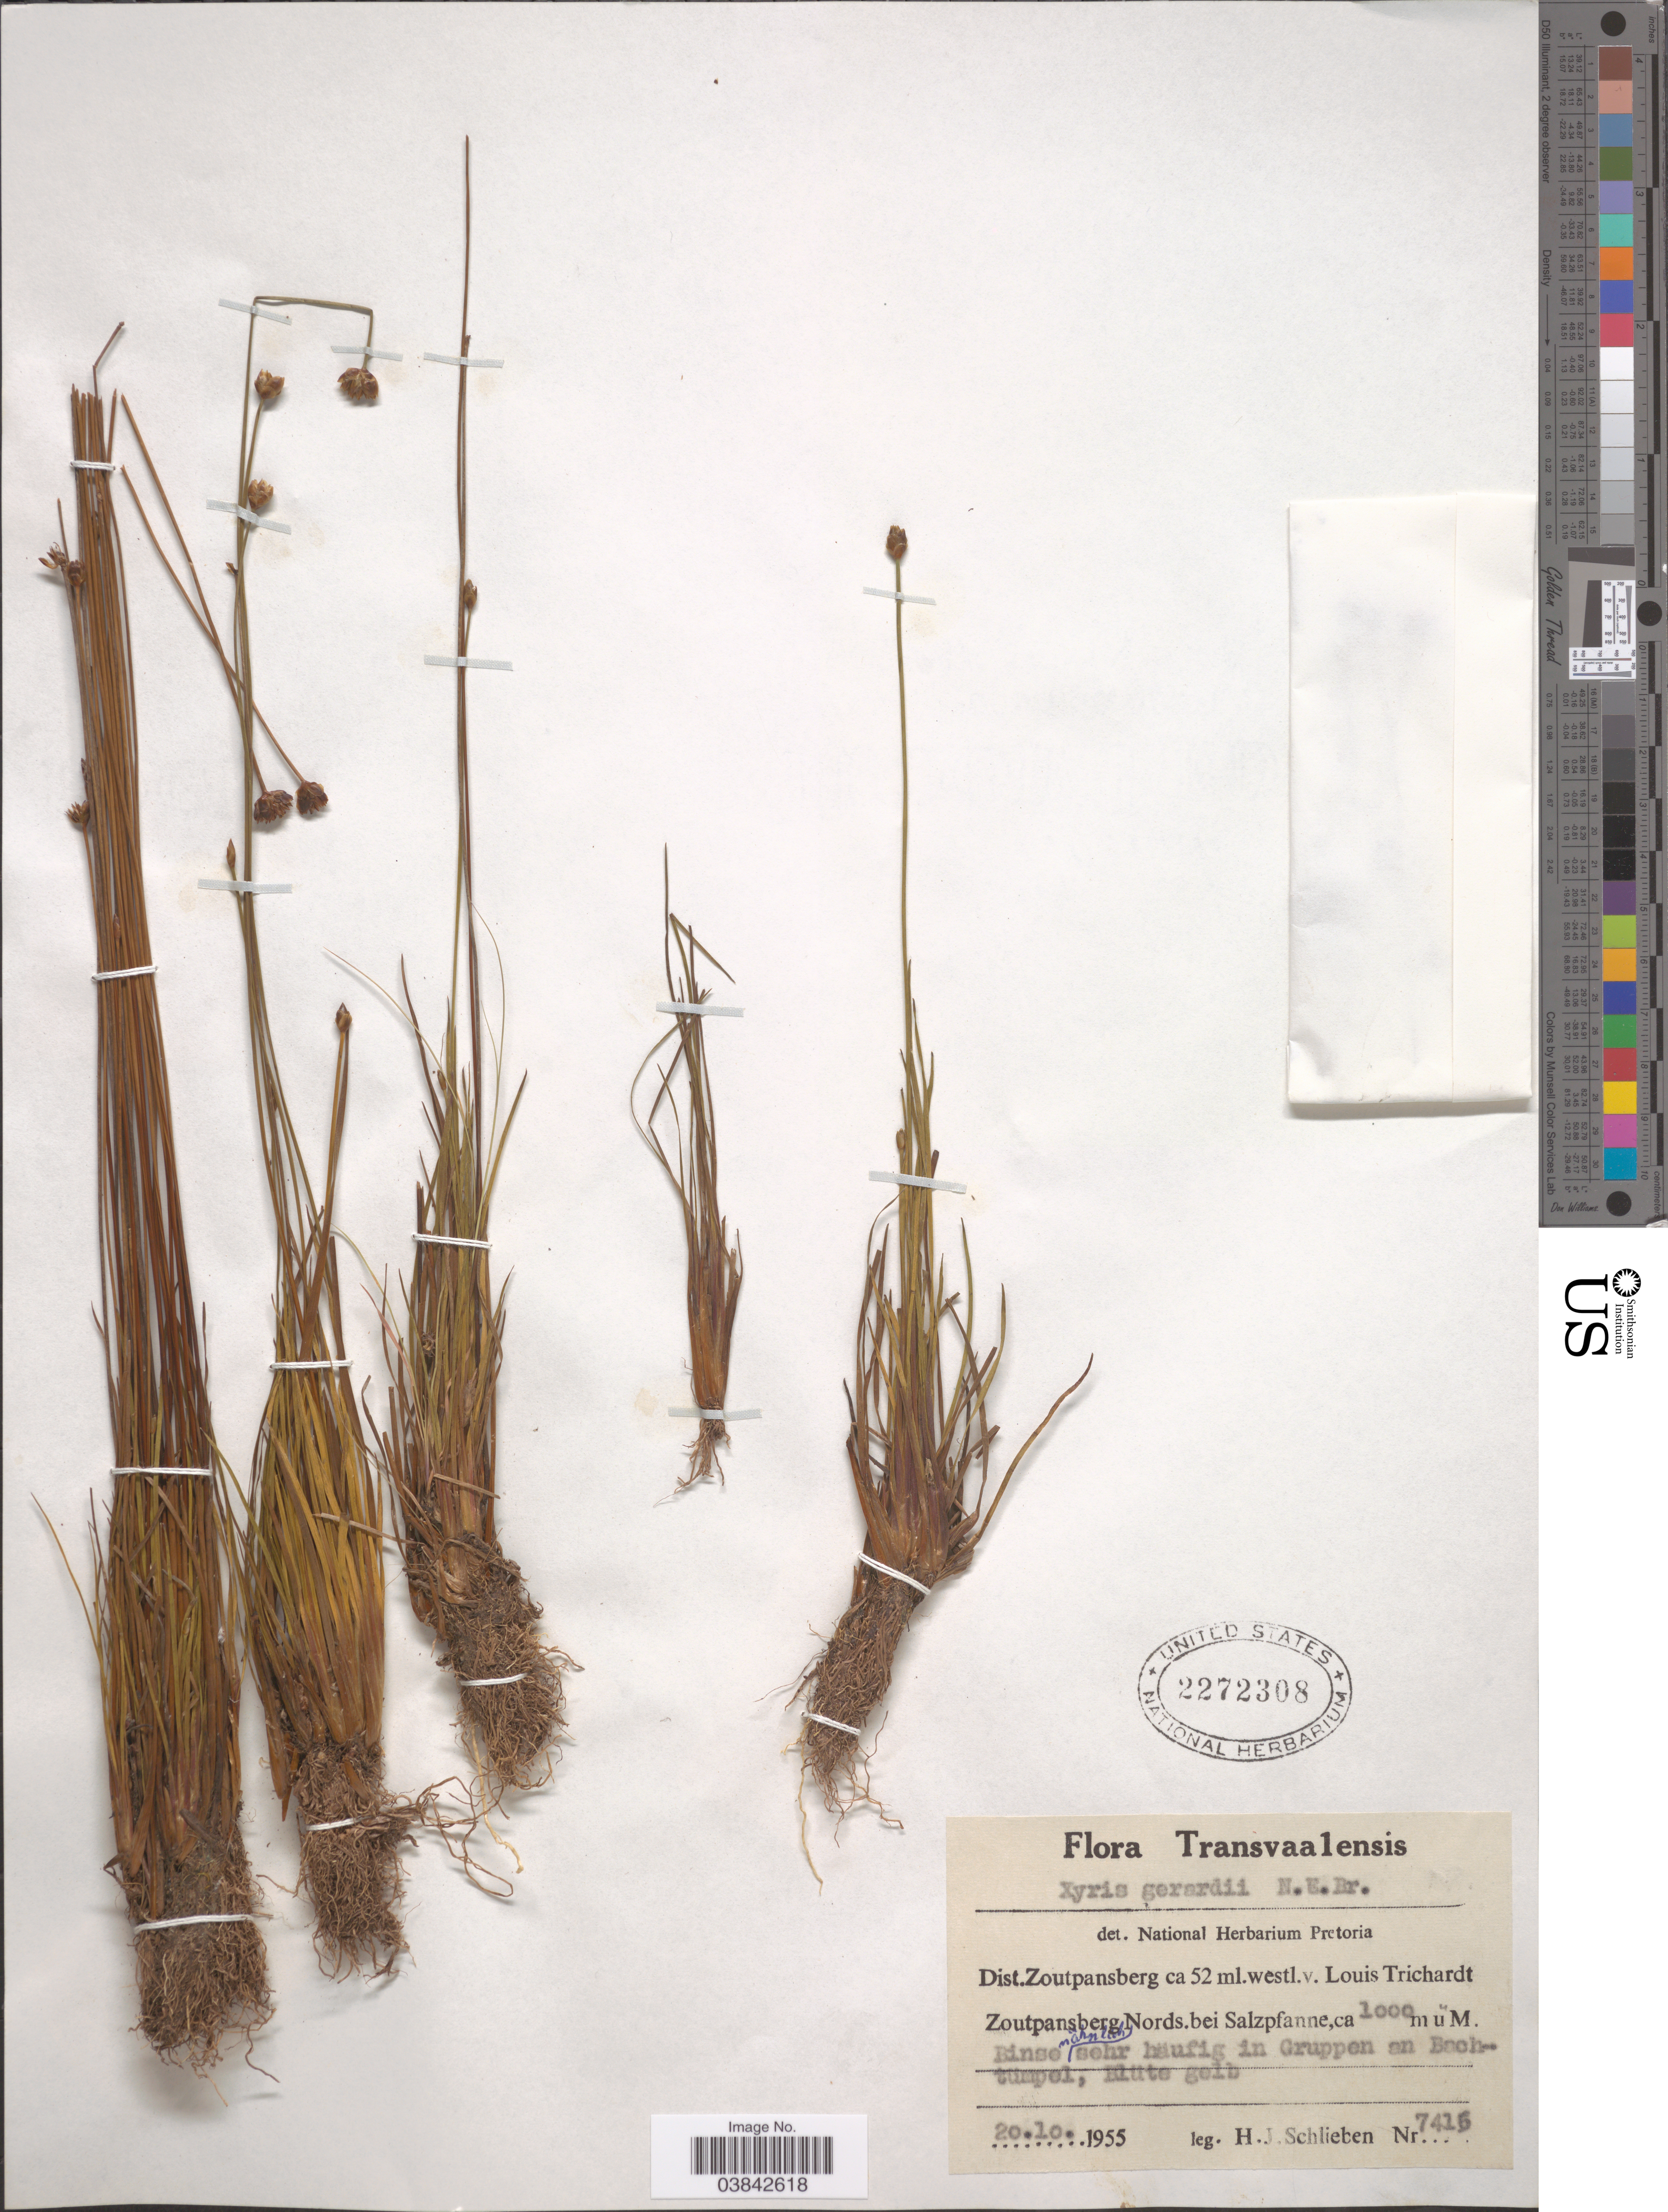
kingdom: Plantae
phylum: Tracheophyta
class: Liliopsida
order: Poales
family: Xyridaceae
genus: Xyris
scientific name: Xyris gerrardii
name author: N.E. Br.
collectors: H. J. Schlieben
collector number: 7416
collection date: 1955-10-20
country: South Africa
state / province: Limpopo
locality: Transvaalensis. Dist. Zoutpansberg ca 52 ml. westl. v. Louis Trichardt Zoutpansberg Nords. bei Salzpfanne.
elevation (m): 1000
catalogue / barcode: US 2272308